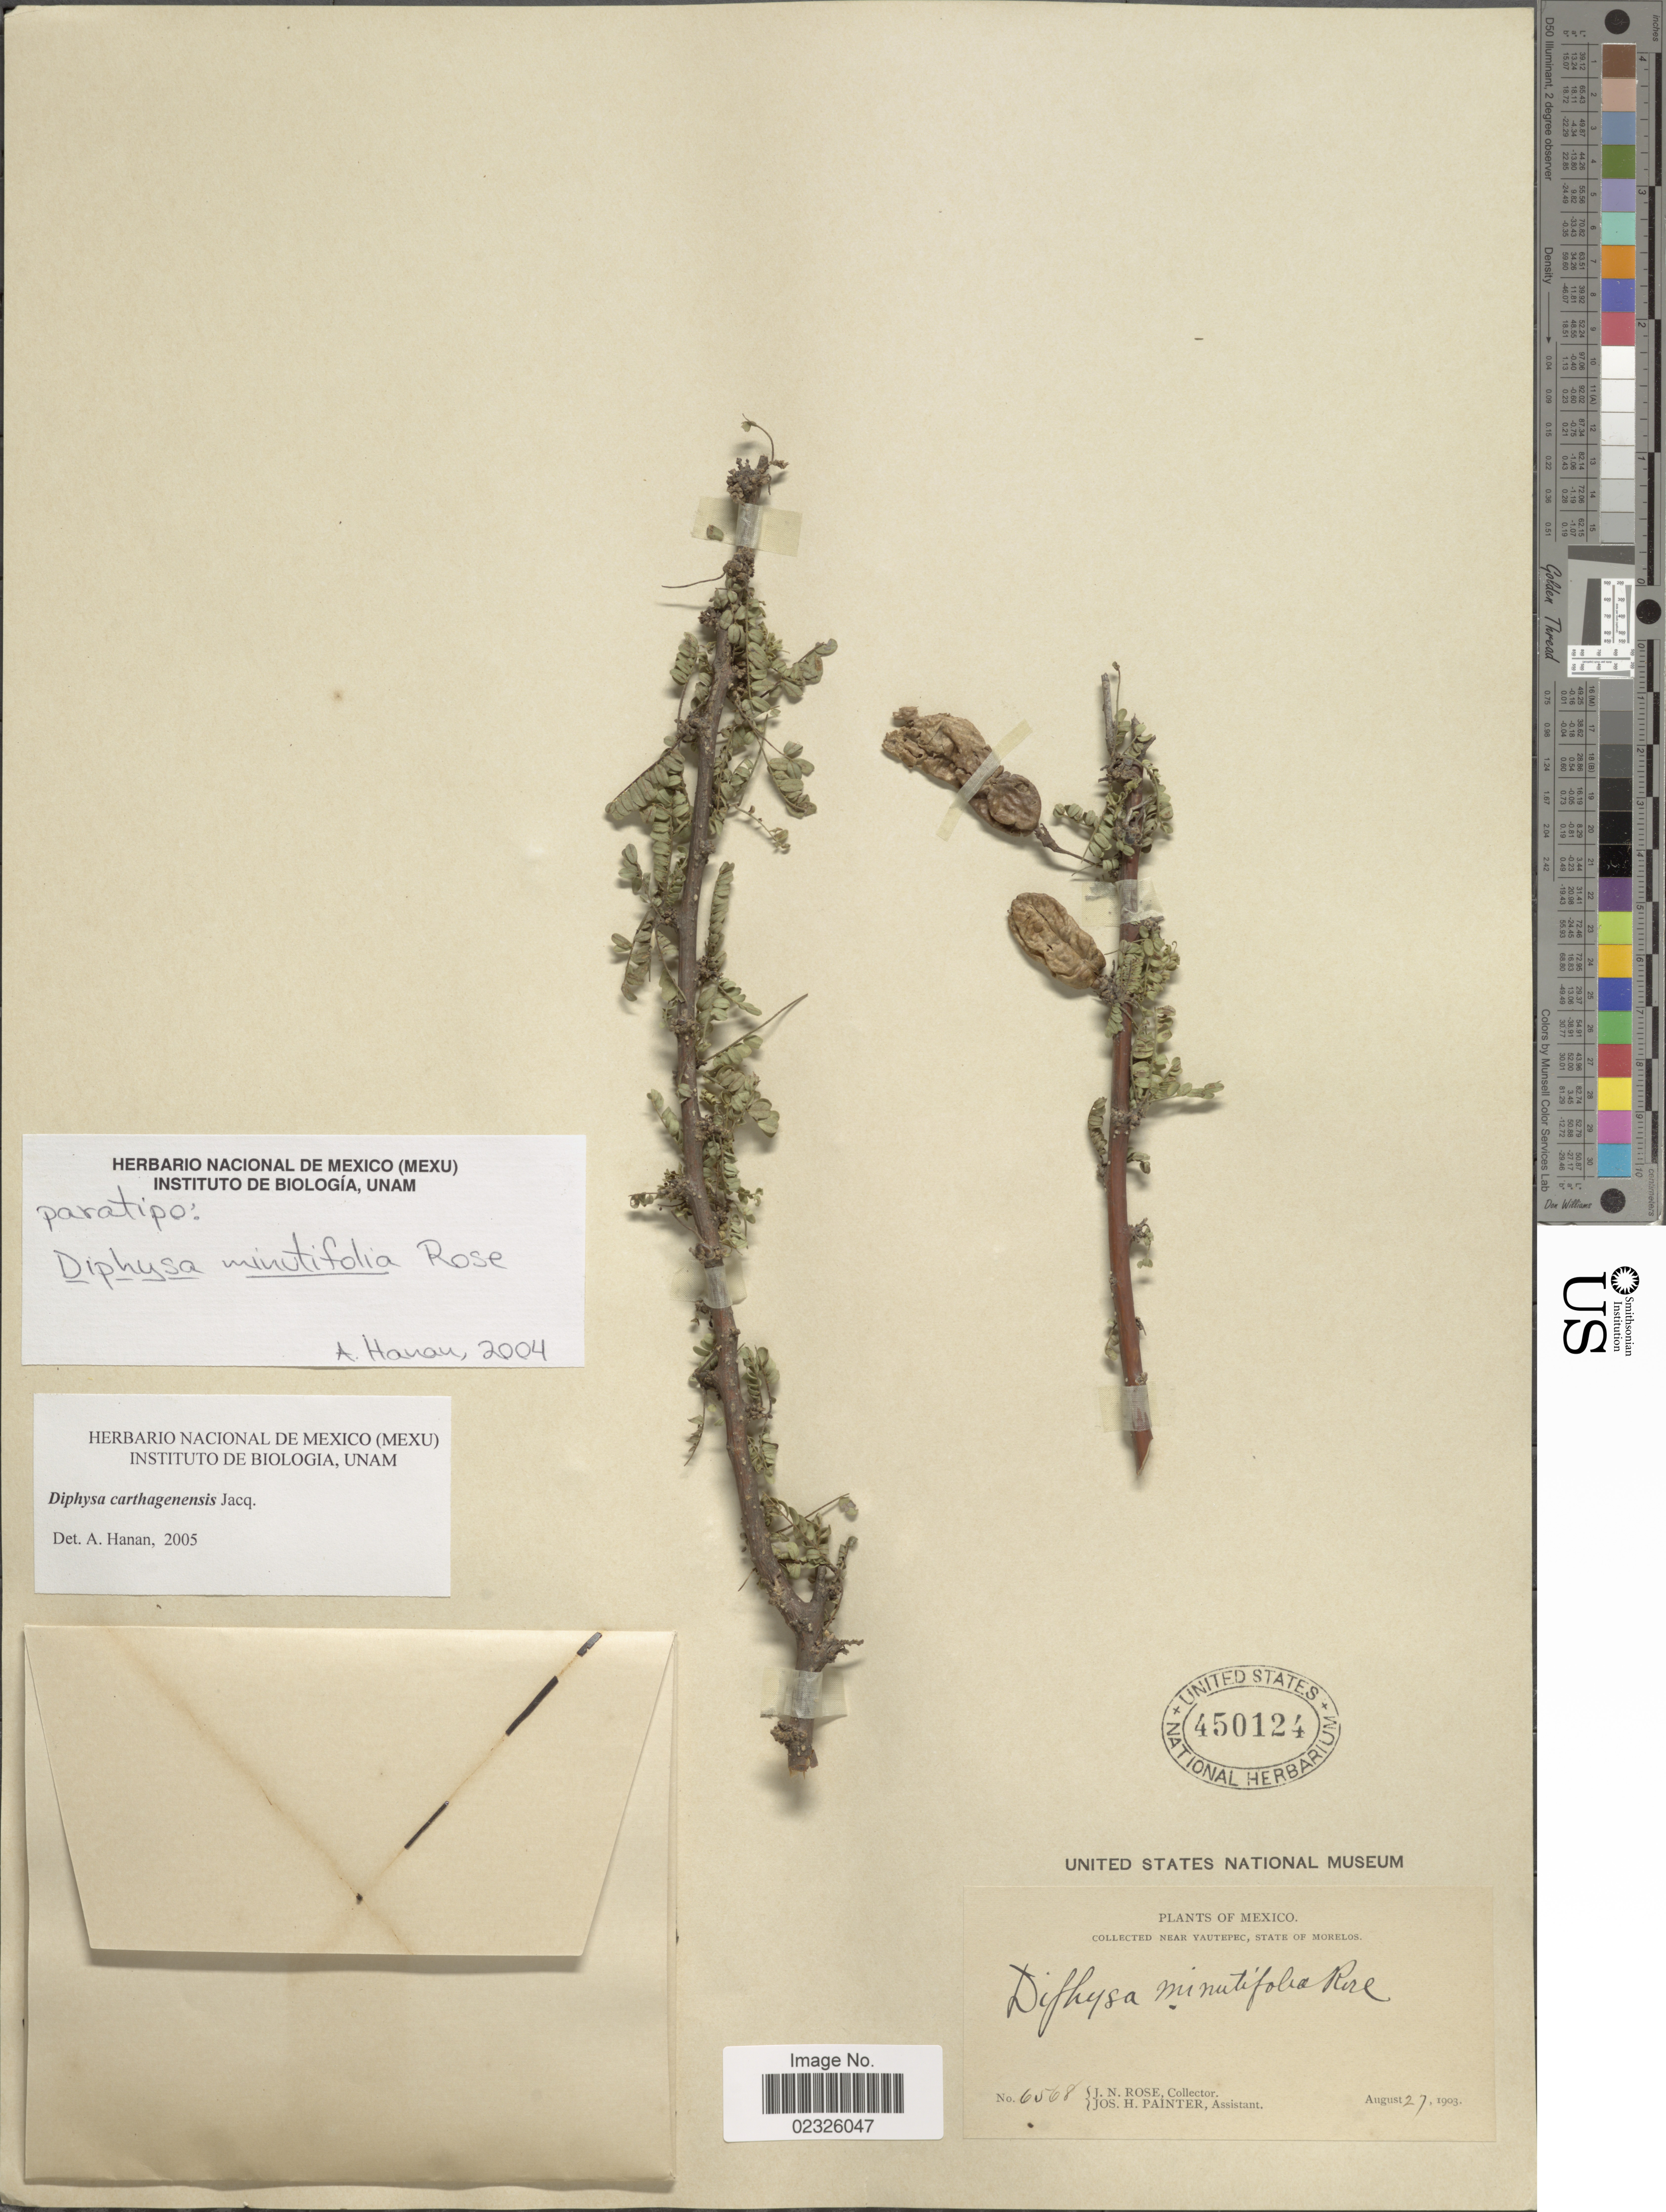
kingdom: Plantae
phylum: Tracheophyta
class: Magnoliopsida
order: Fabales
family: Fabaceae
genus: Diphysa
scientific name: Diphysa carthagenensis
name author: Jacq.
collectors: J. N. Rose & J. H. Painter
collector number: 6568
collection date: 1903-08-27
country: Mexico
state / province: Morelos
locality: Near Yautepec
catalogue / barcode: US 450124